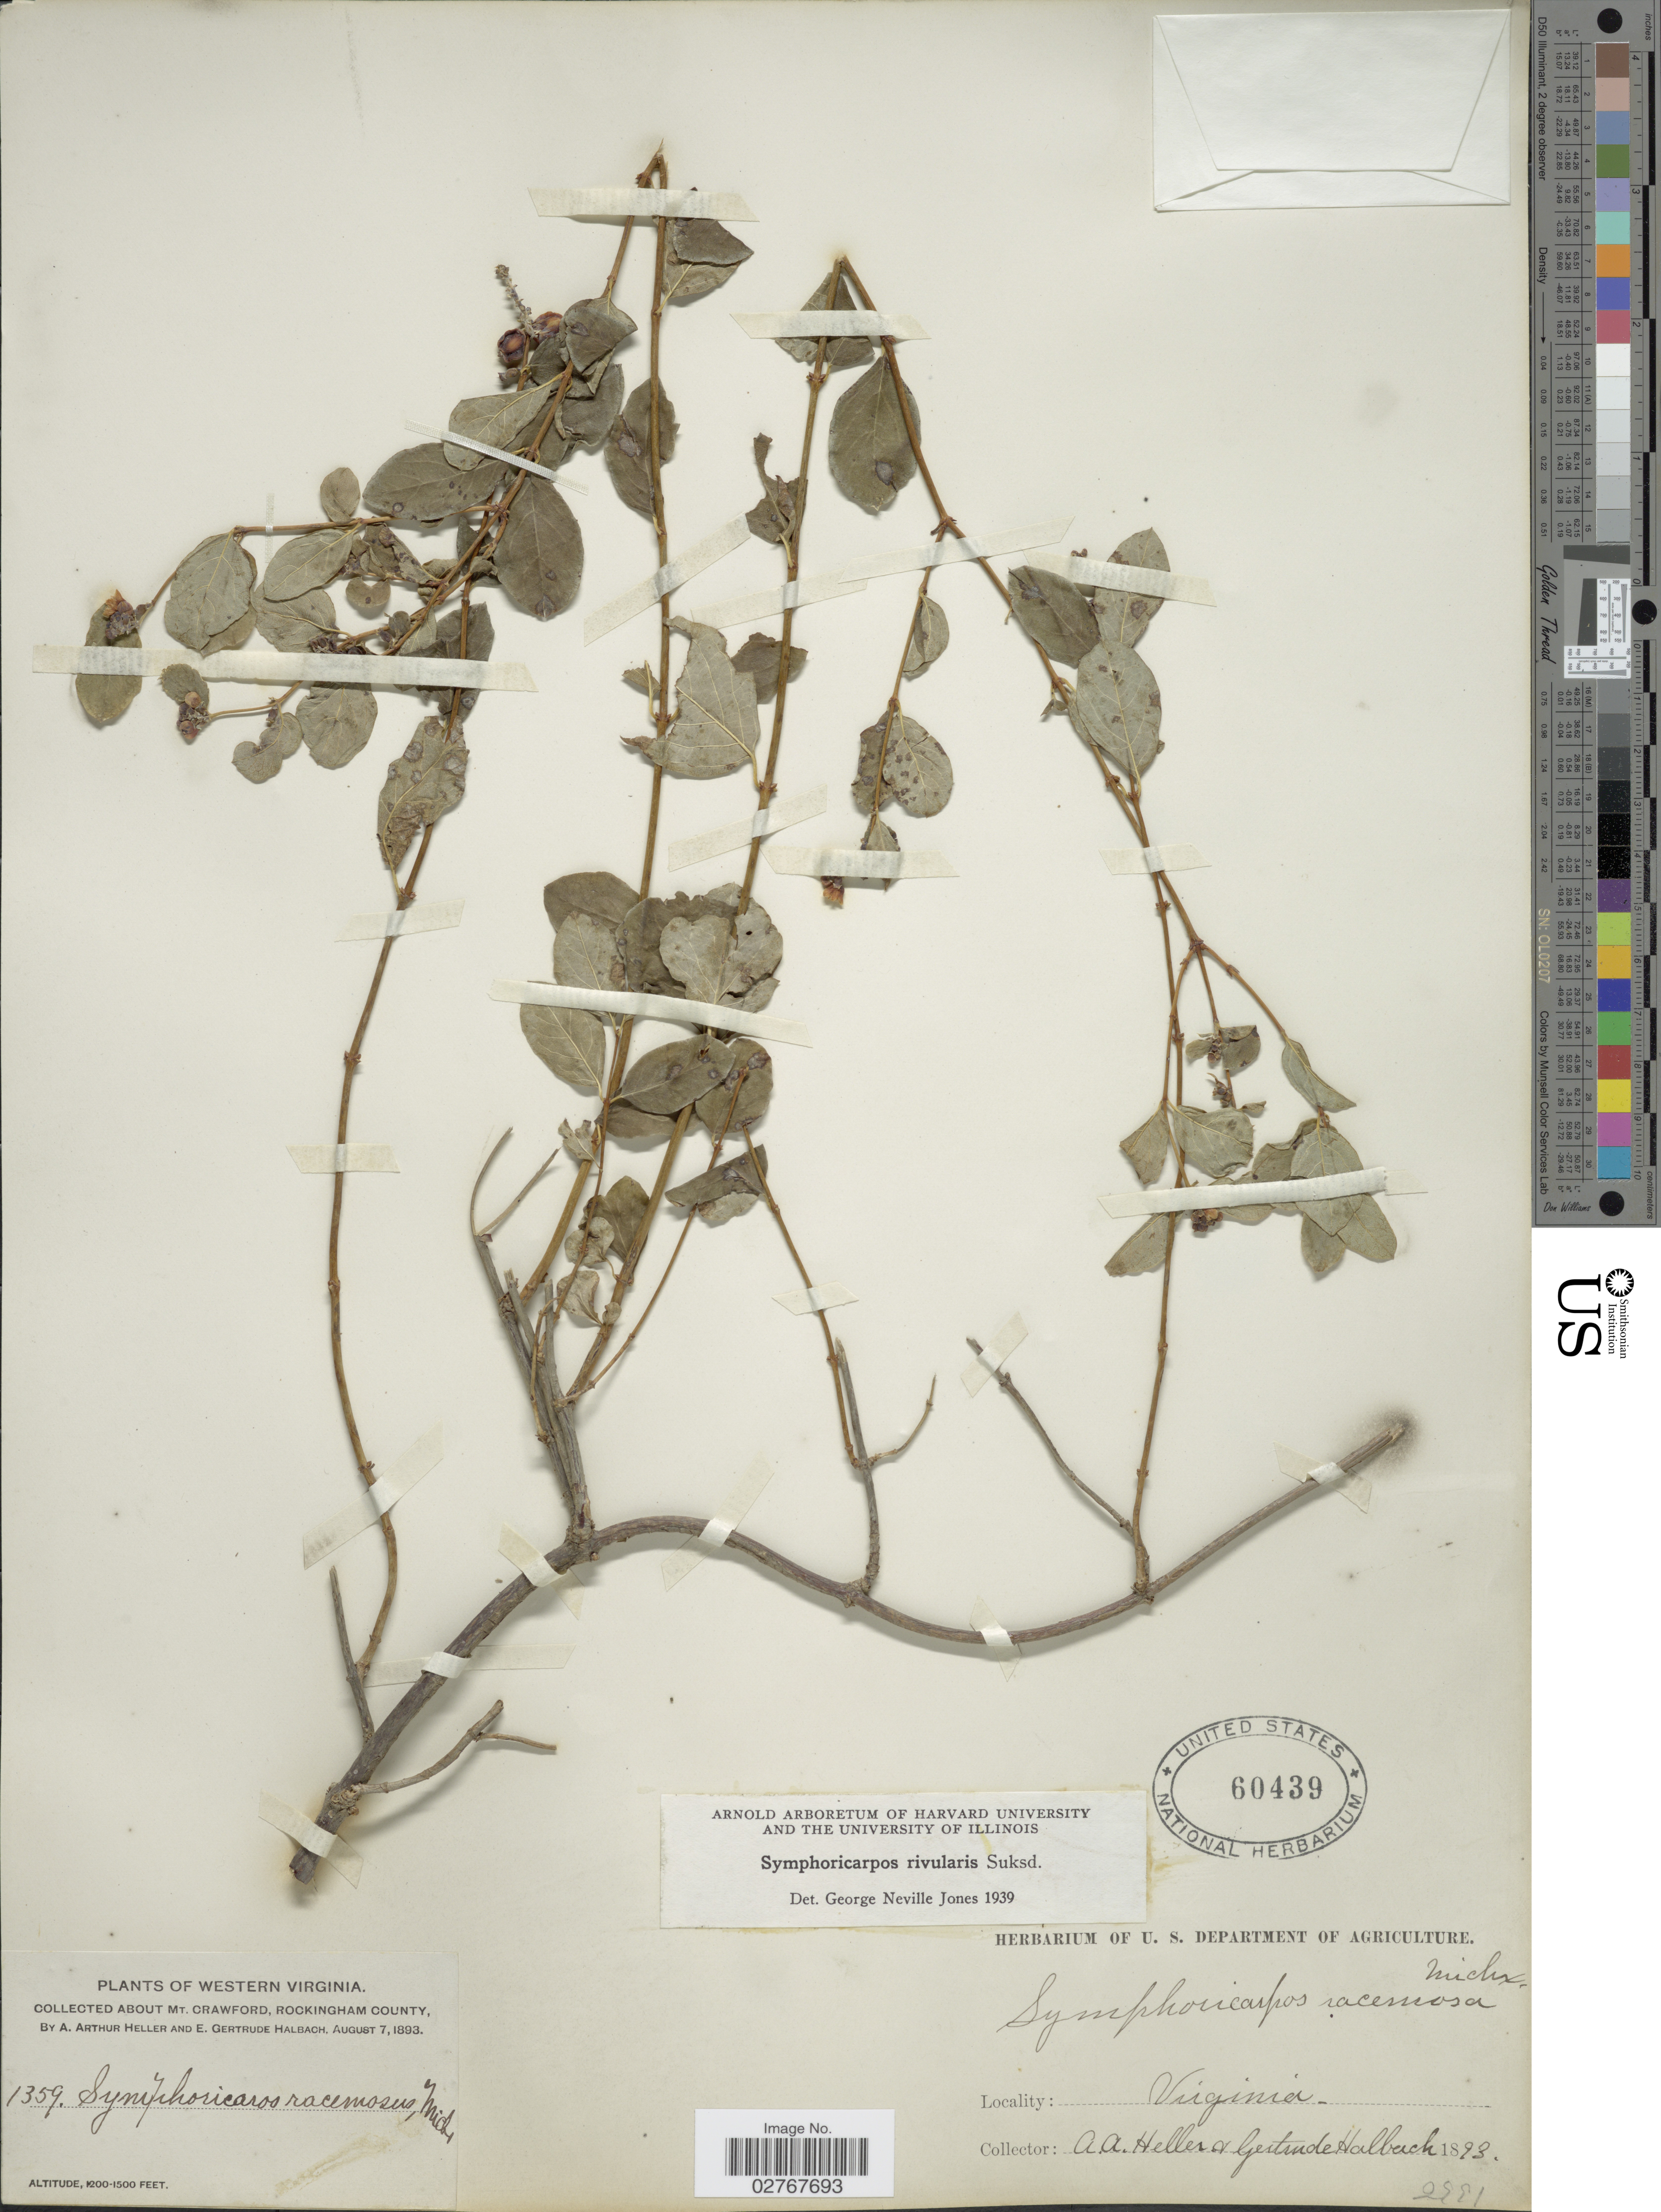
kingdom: Plantae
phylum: Tracheophyta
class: Magnoliopsida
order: Dipsacales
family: Caprifoliaceae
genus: Symphoricarpos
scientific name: Symphoricarpos rivularis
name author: Suksd.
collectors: A. A. Heller & E. G. Halbach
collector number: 1359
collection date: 1893-08-07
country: United States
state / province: Virginia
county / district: Rockingham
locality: Western Virginia, about Mt. Crawford, Rockingham County.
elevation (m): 366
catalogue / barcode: US 60439